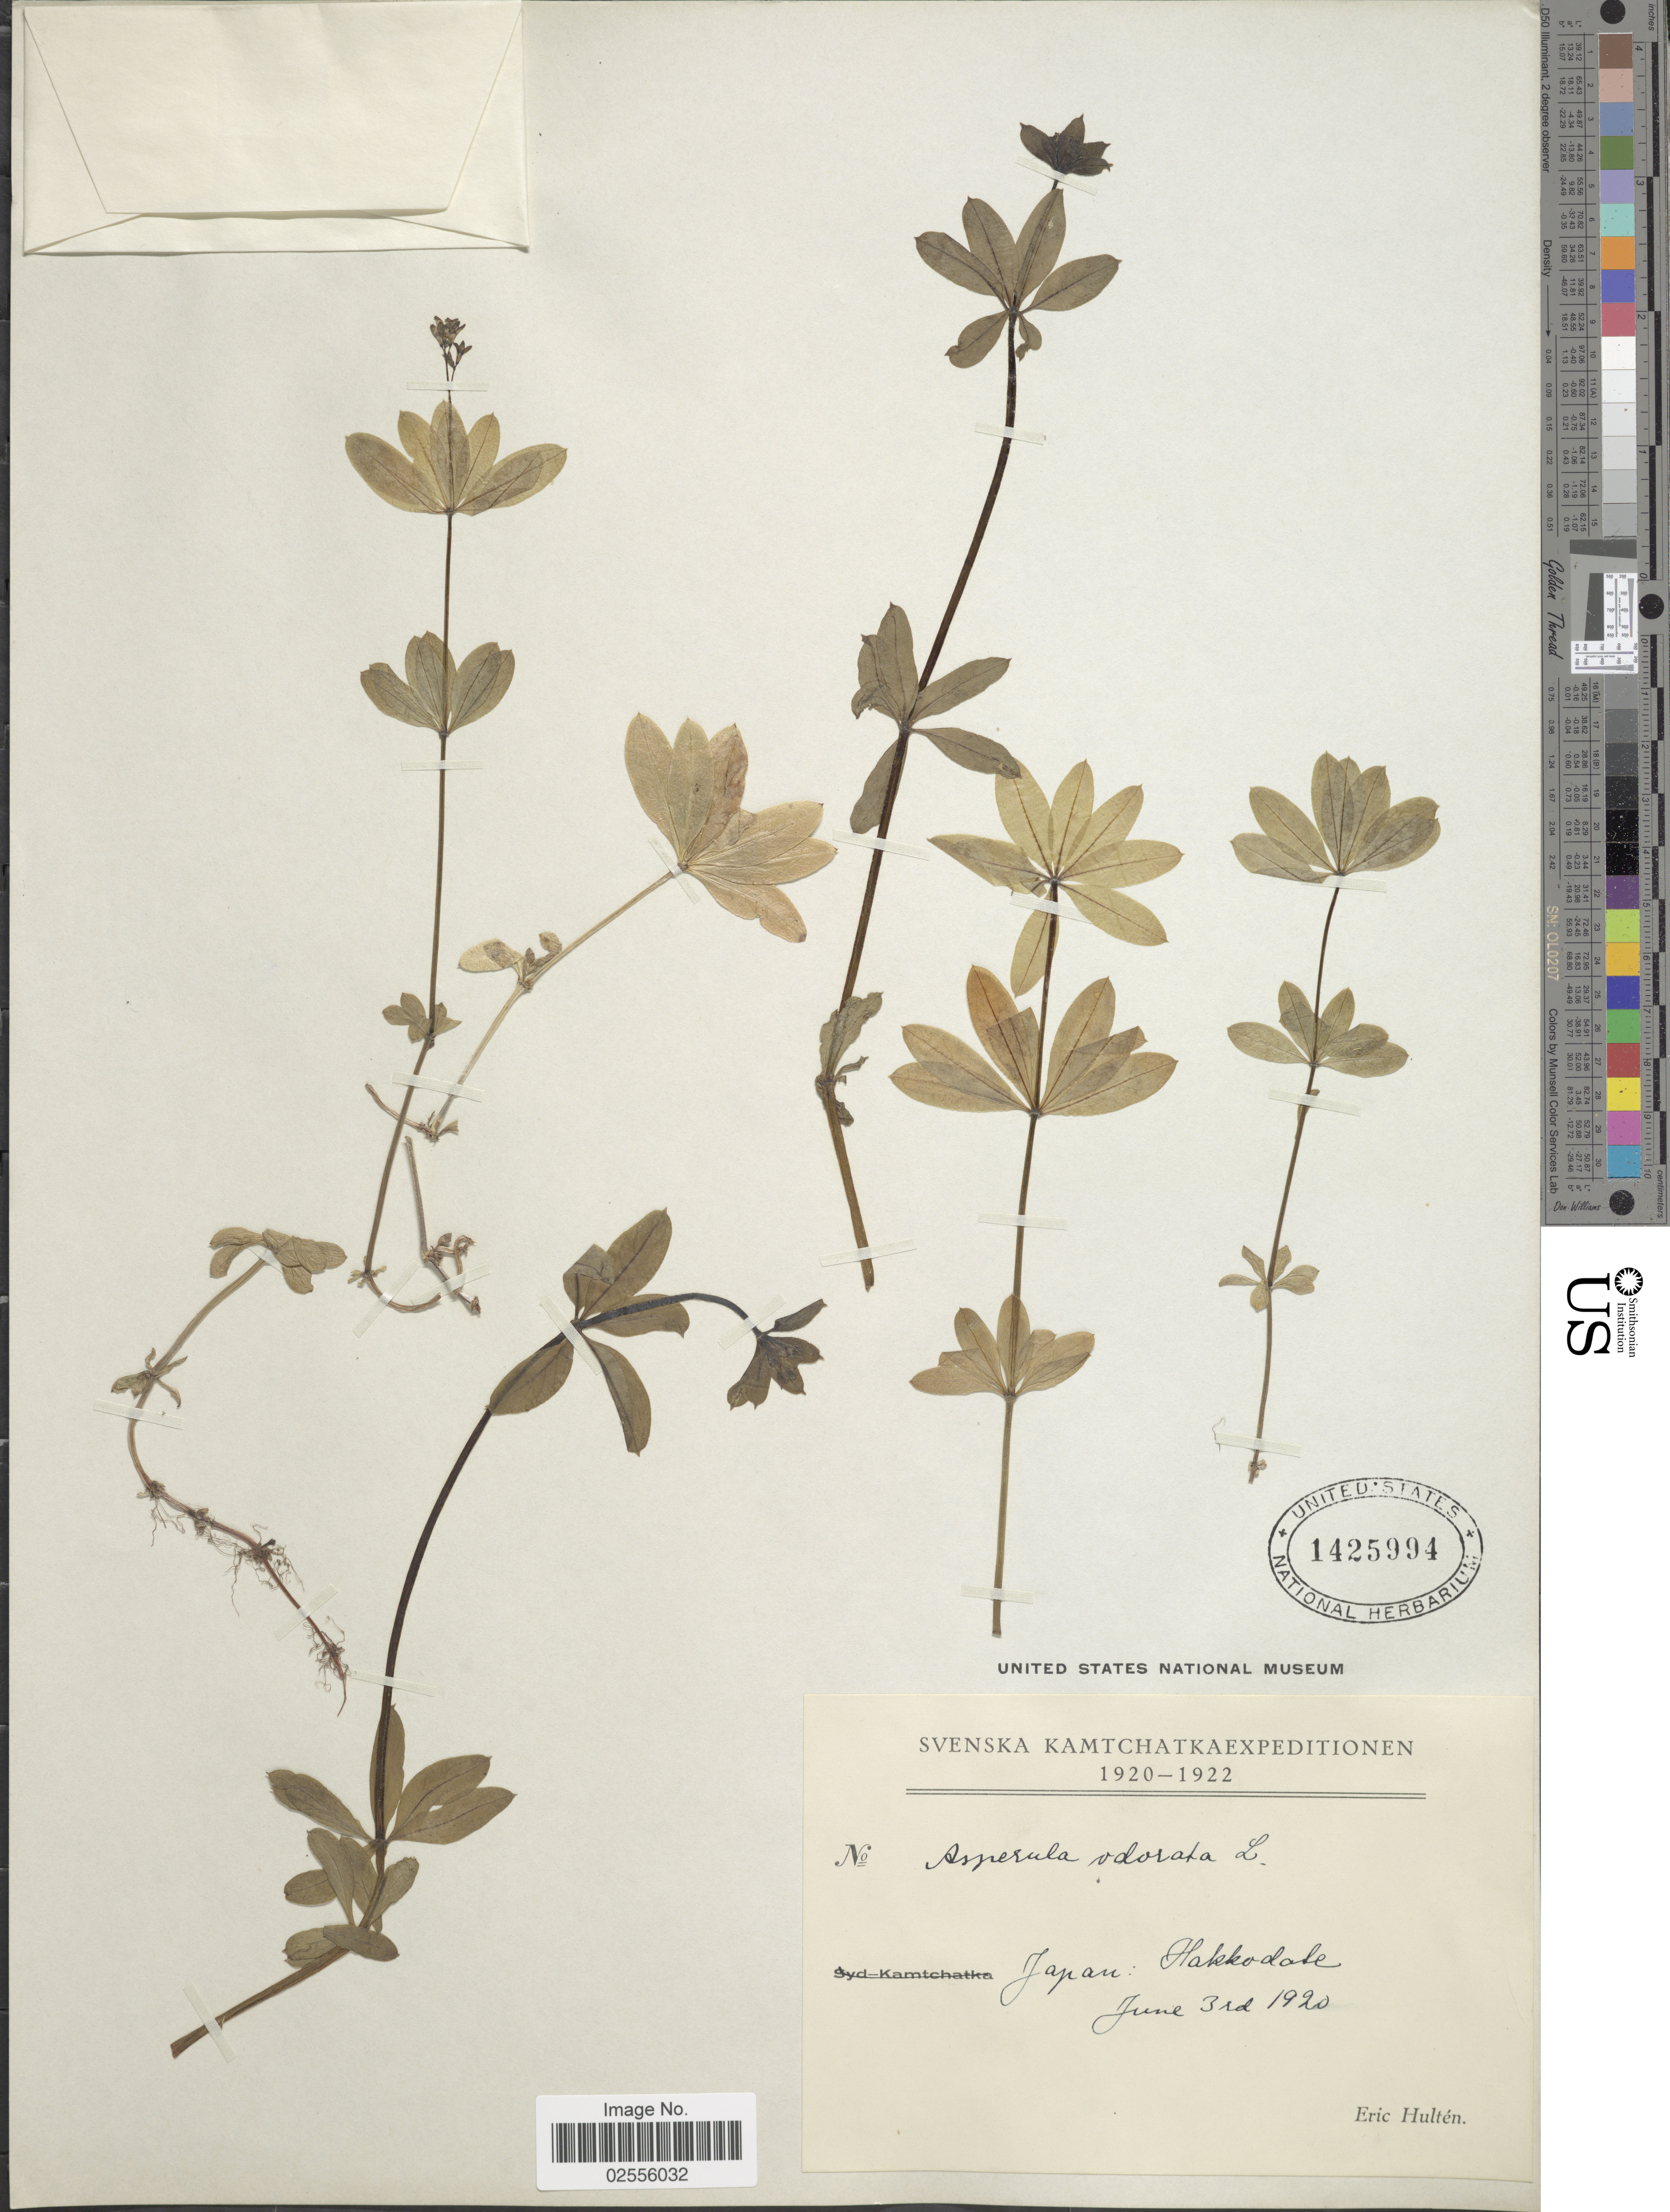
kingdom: Plantae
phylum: Tracheophyta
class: Magnoliopsida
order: Gentianales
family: Rubiaceae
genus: Asperula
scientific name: Asperula odorata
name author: L.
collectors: E. G. Hultén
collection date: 1920-06-03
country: Japan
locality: Hakkodate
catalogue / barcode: US 1425994